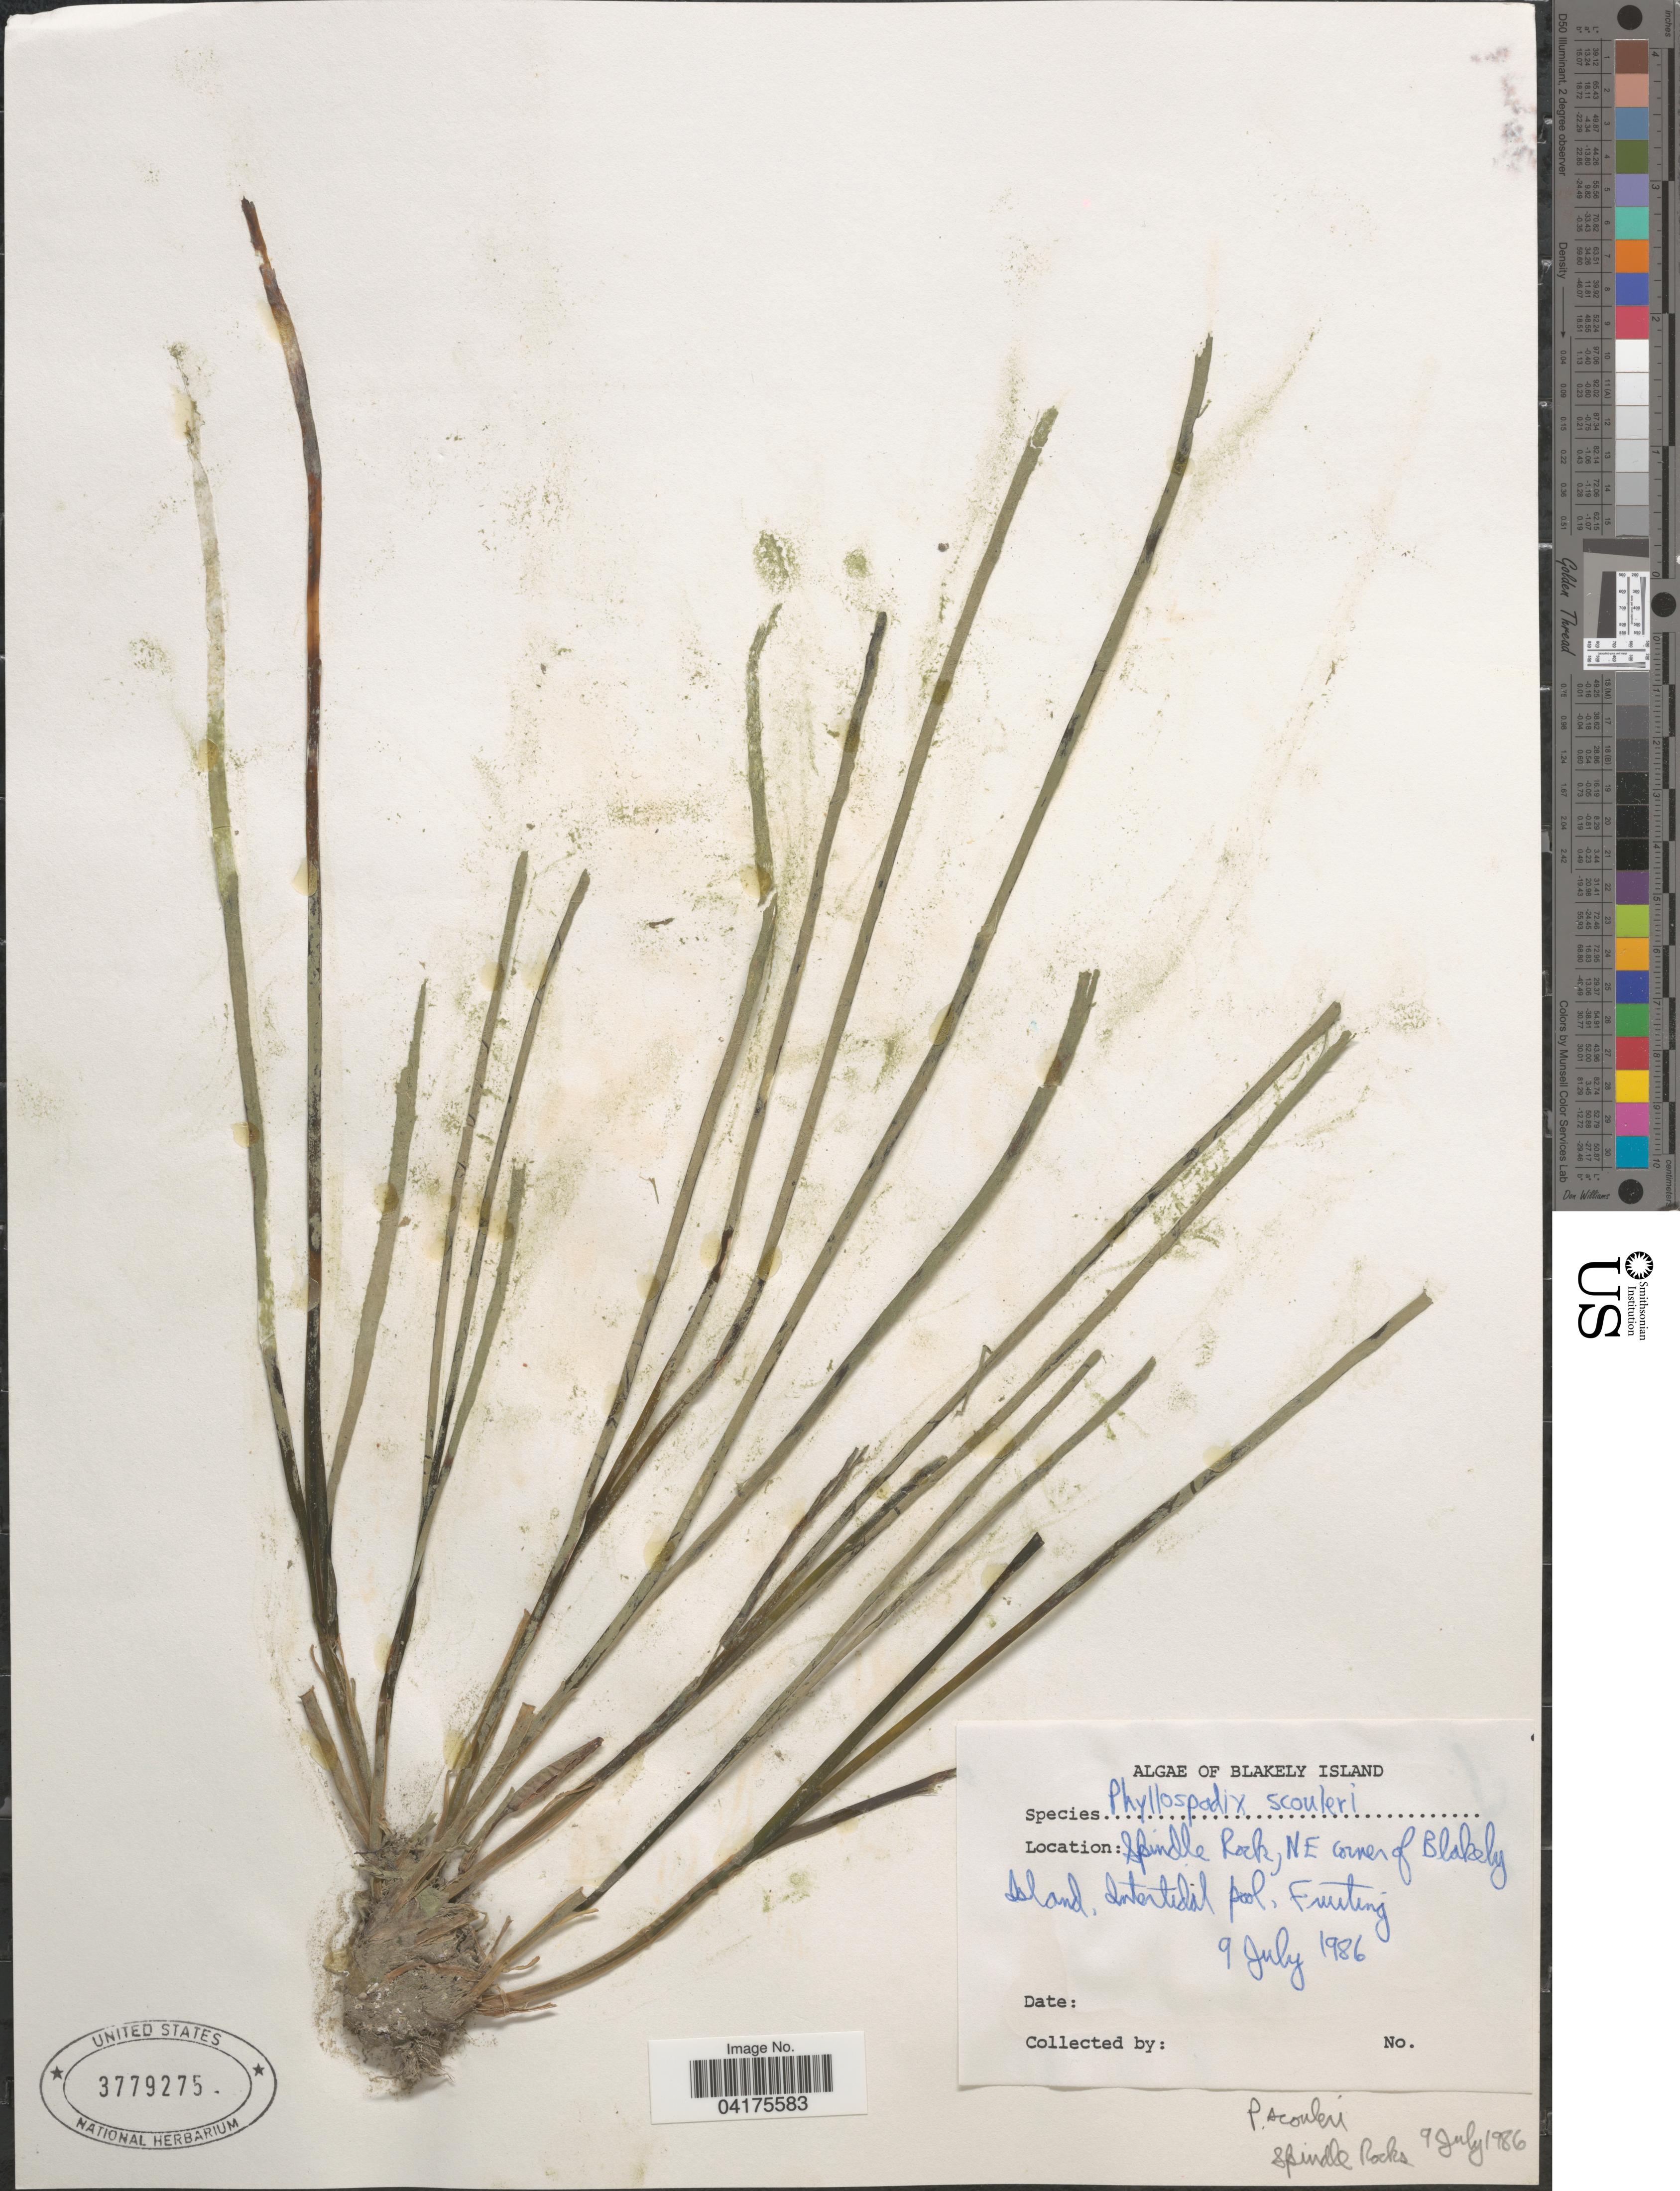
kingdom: Plantae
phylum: Tracheophyta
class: Liliopsida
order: Alismatales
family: Zosteraceae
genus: Phyllospadix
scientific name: Phyllospadix scouleri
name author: Hook.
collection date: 1986-07-09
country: United States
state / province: Washington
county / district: San Juan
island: Blakely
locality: Blakely Island. Spindle Rock, NE corner of Blakely Island.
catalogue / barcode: US 3779275